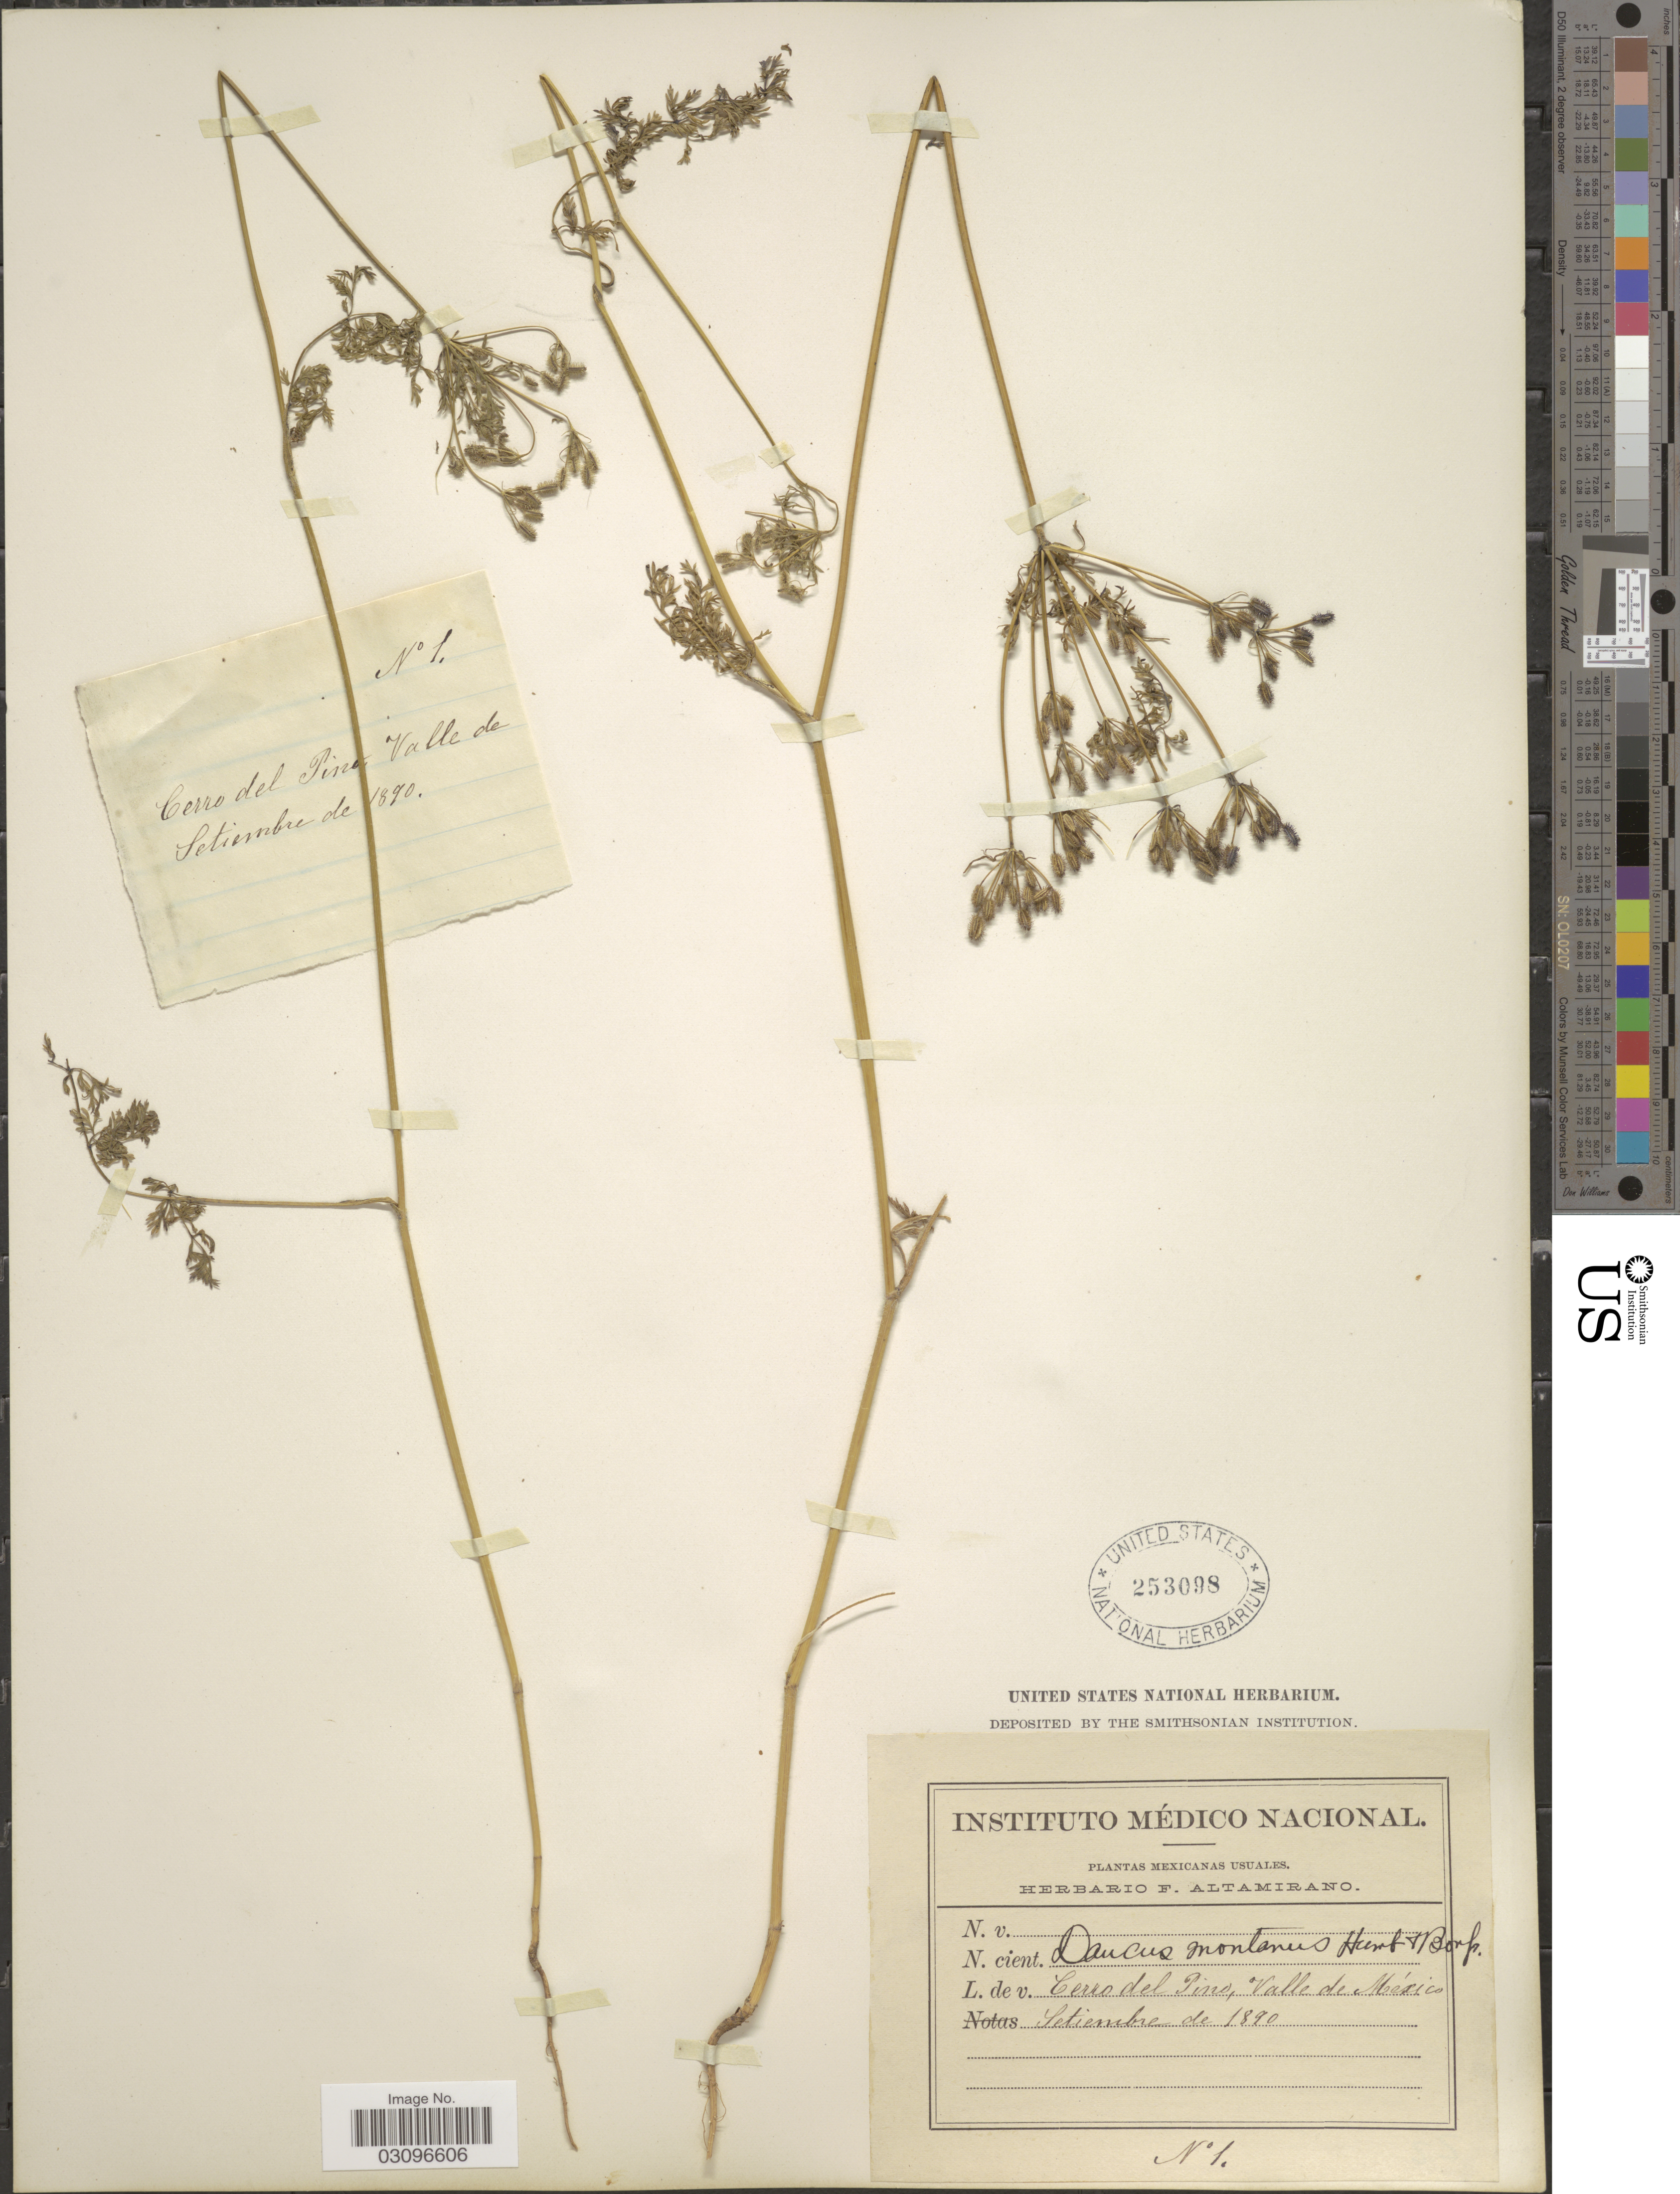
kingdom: Plantae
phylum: Tracheophyta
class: Magnoliopsida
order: Apiales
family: Apiaceae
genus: Daucus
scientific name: Daucus montanus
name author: Humb. & Bonpl. ex Spreng.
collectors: F. Altamirano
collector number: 1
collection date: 1890-09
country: Mexico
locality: Cerro del Pino, Valle de México.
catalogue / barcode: US 253098